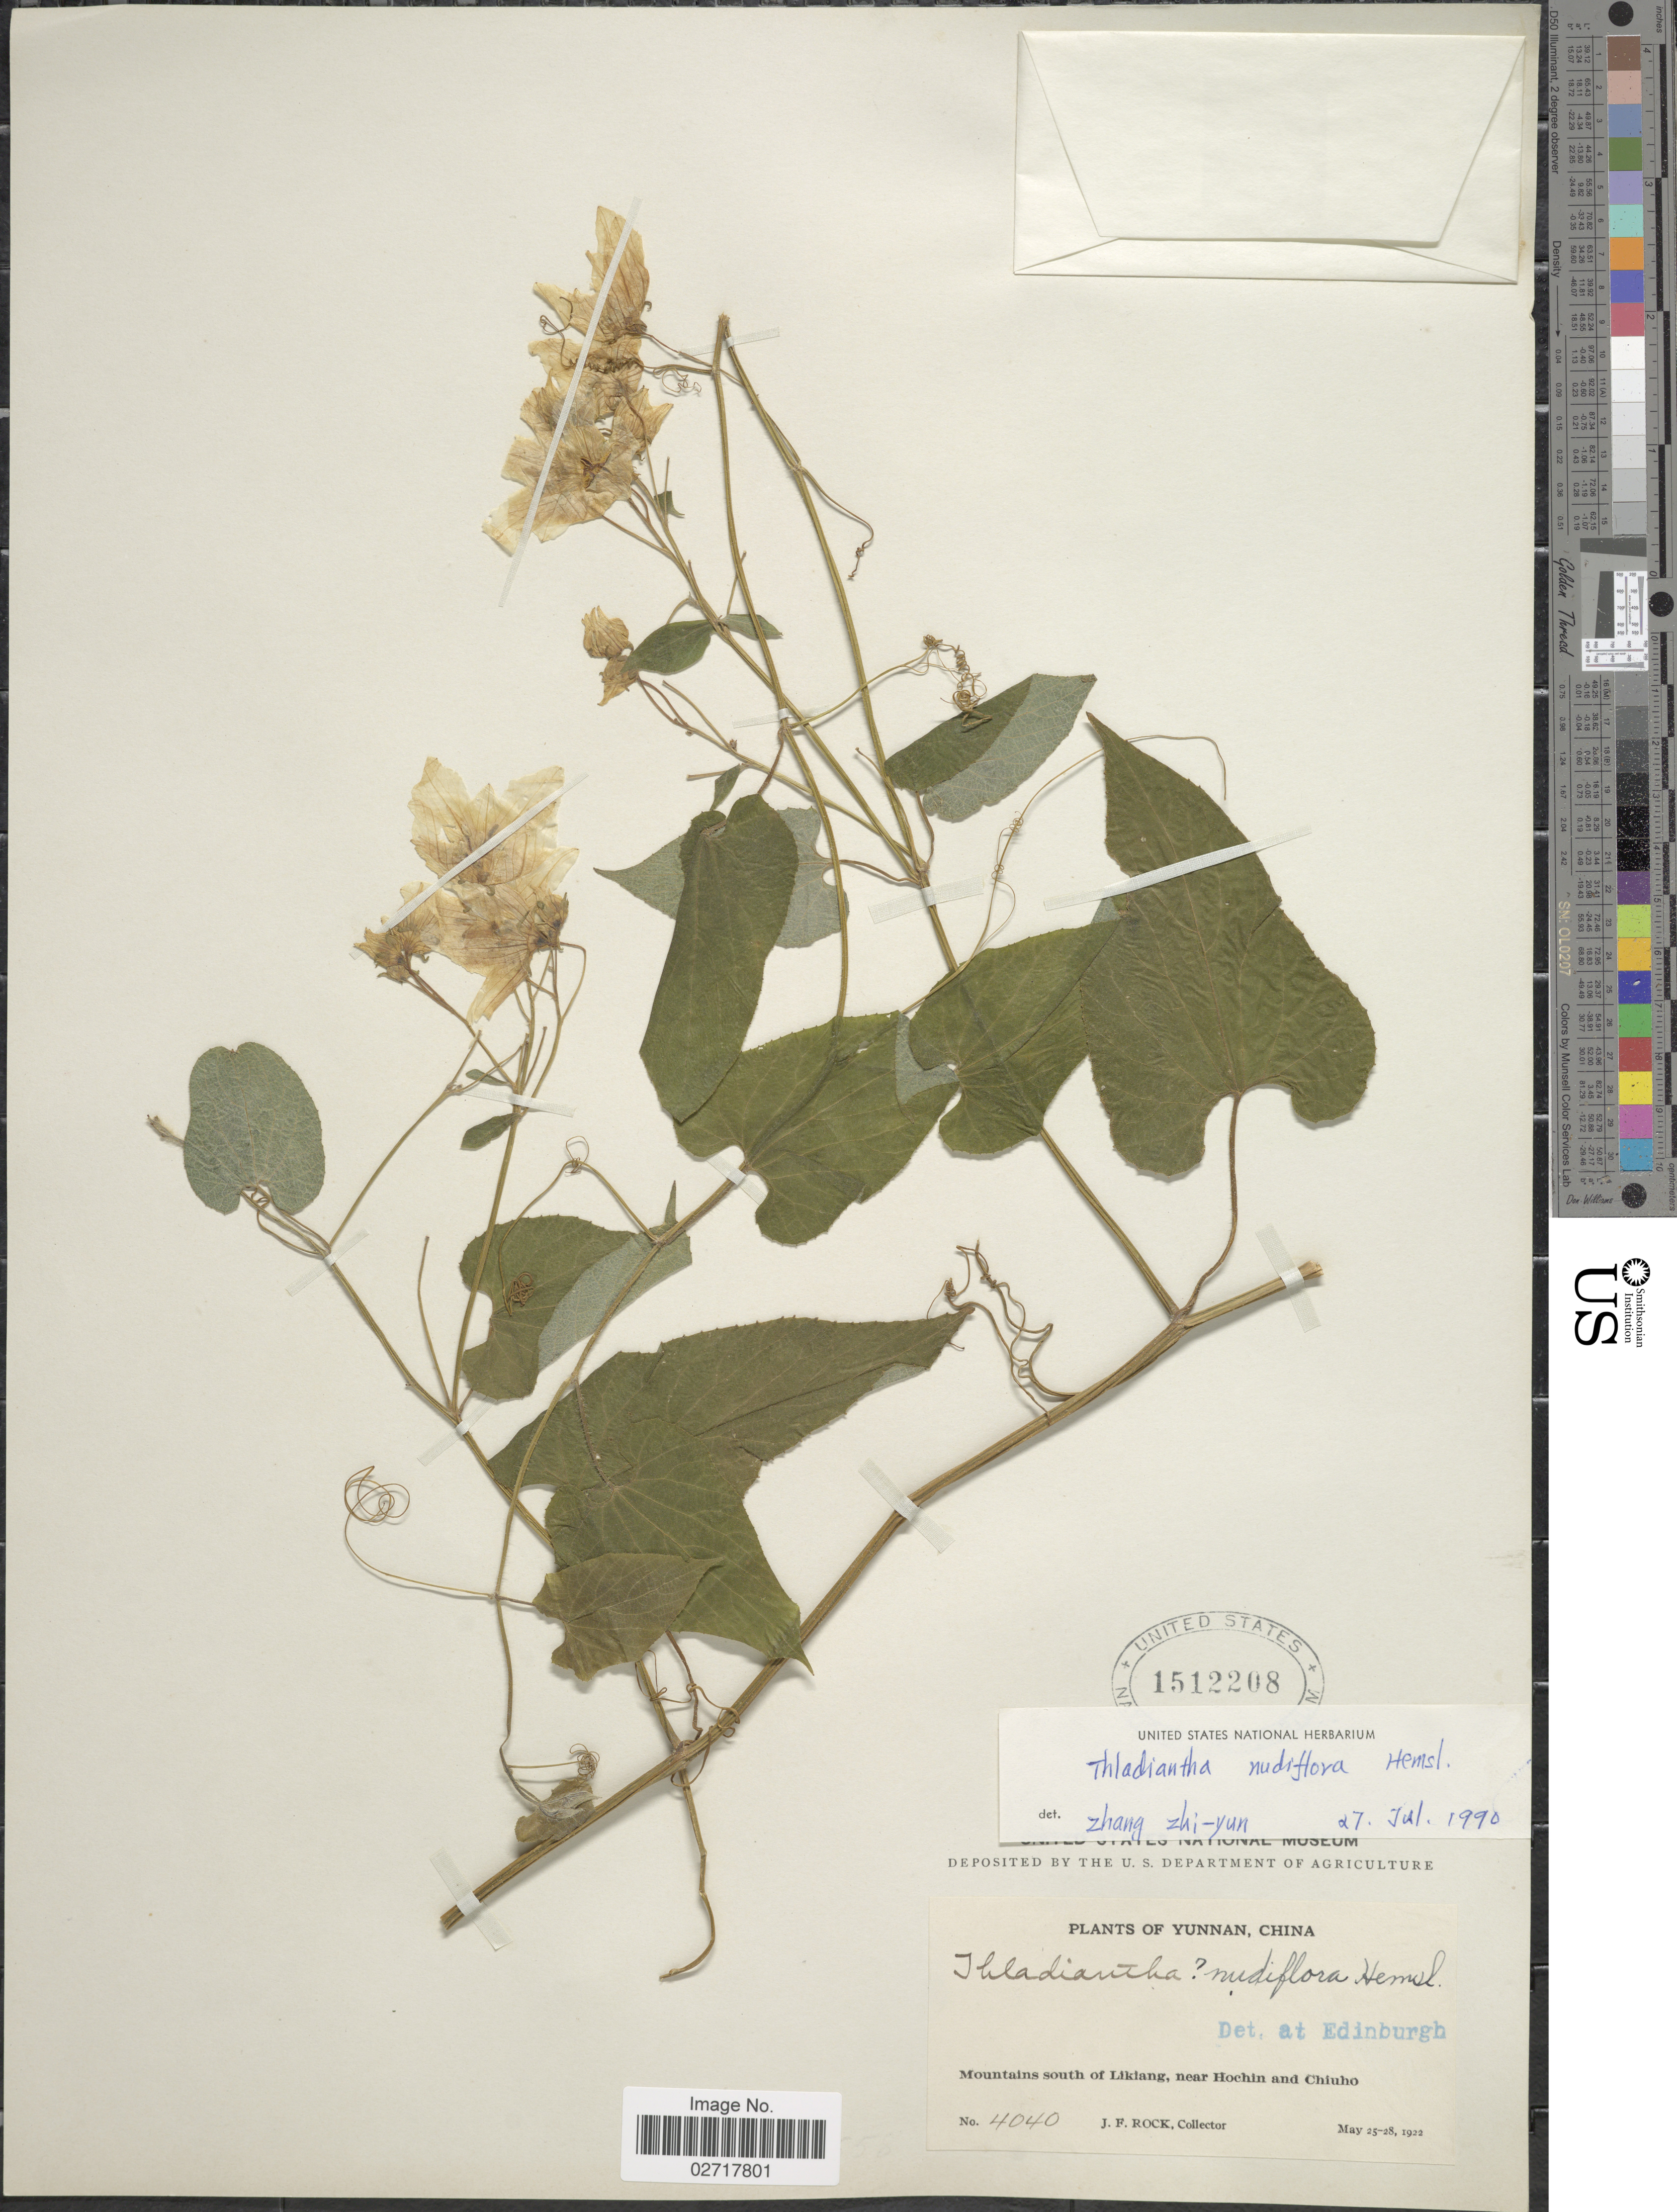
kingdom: Plantae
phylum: Tracheophyta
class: Magnoliopsida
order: Cucurbitales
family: Cucurbitaceae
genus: Thladiantha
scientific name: Thladiantha nudiflora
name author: Hemsl.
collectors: J. F. Rock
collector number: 4040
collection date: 1922-05-25/1922-05-28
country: China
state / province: Yunnan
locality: Mountains south of Likiang, near Hochin and Chiuho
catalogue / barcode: US 1512208